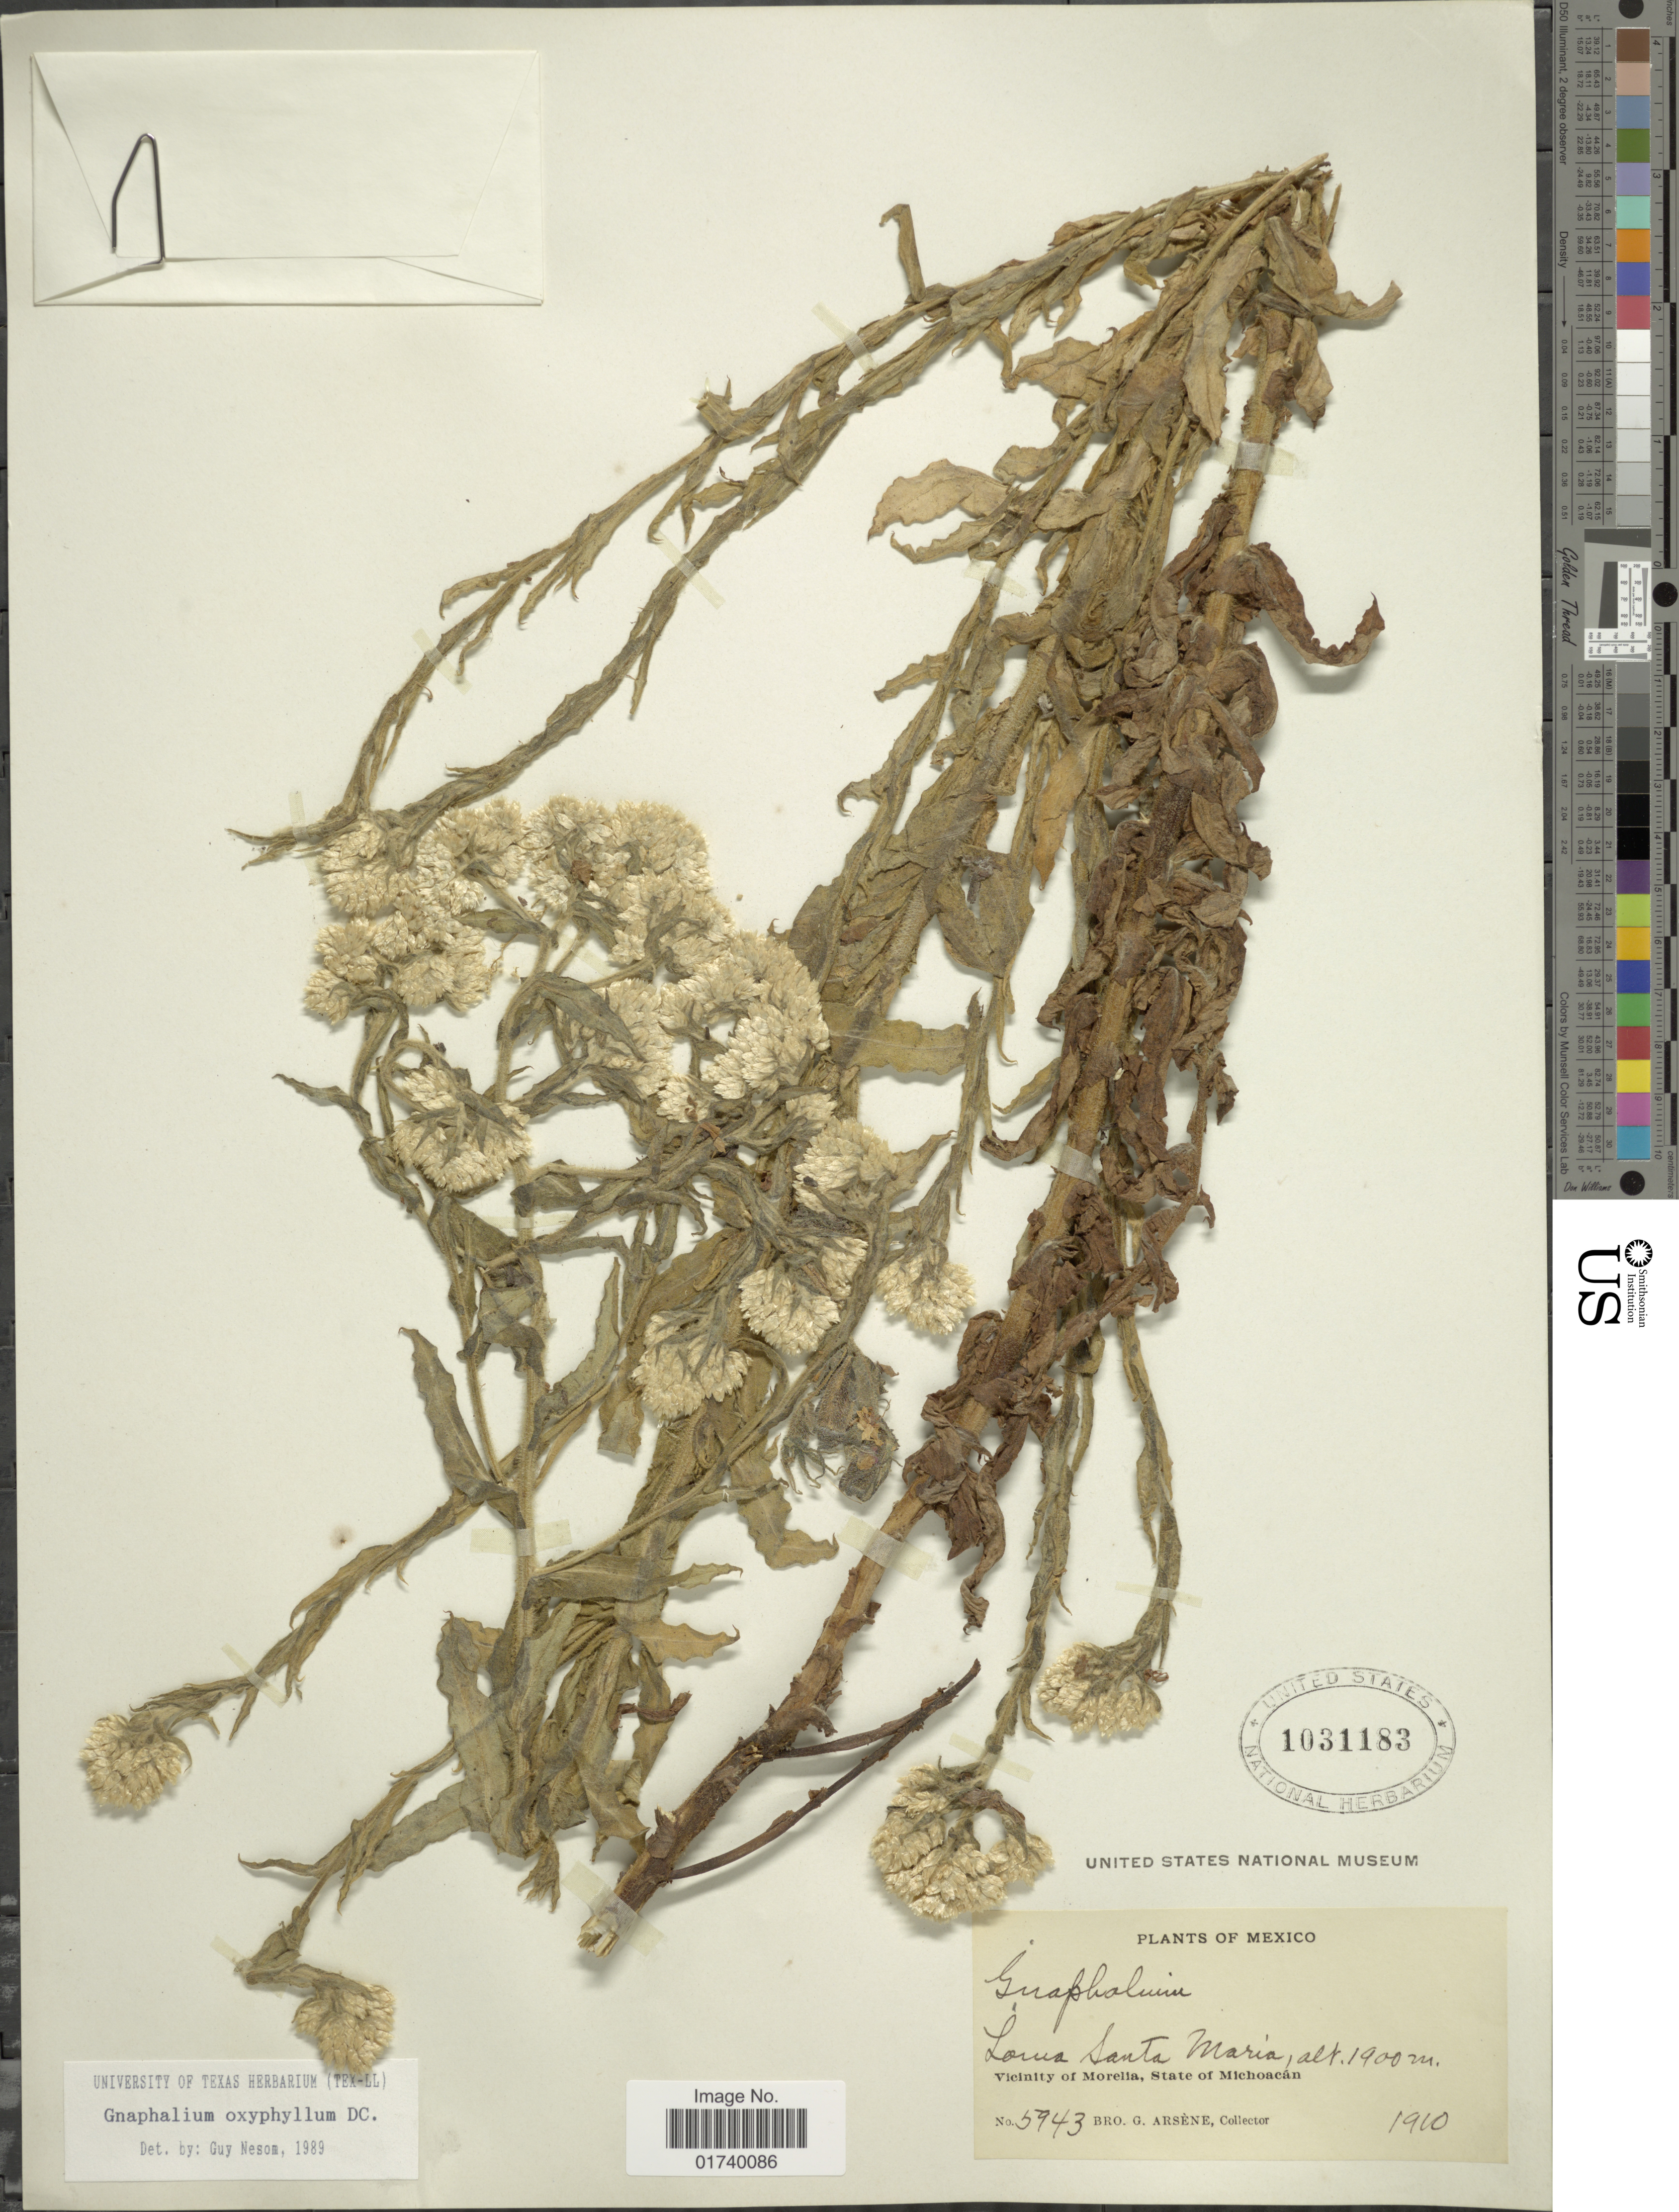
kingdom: Plantae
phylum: Tracheophyta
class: Magnoliopsida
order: Asterales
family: Asteraceae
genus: Pseudognaphalium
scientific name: Pseudognaphalium oxyphyllum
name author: (DC.) Kirp.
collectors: Bro. G. Arsène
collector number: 5943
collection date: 1910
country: Mexico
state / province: Michoacán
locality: Lauia Santa Maria, Vicinity of Morelia, State of Michoacan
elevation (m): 1900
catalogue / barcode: US 1031183